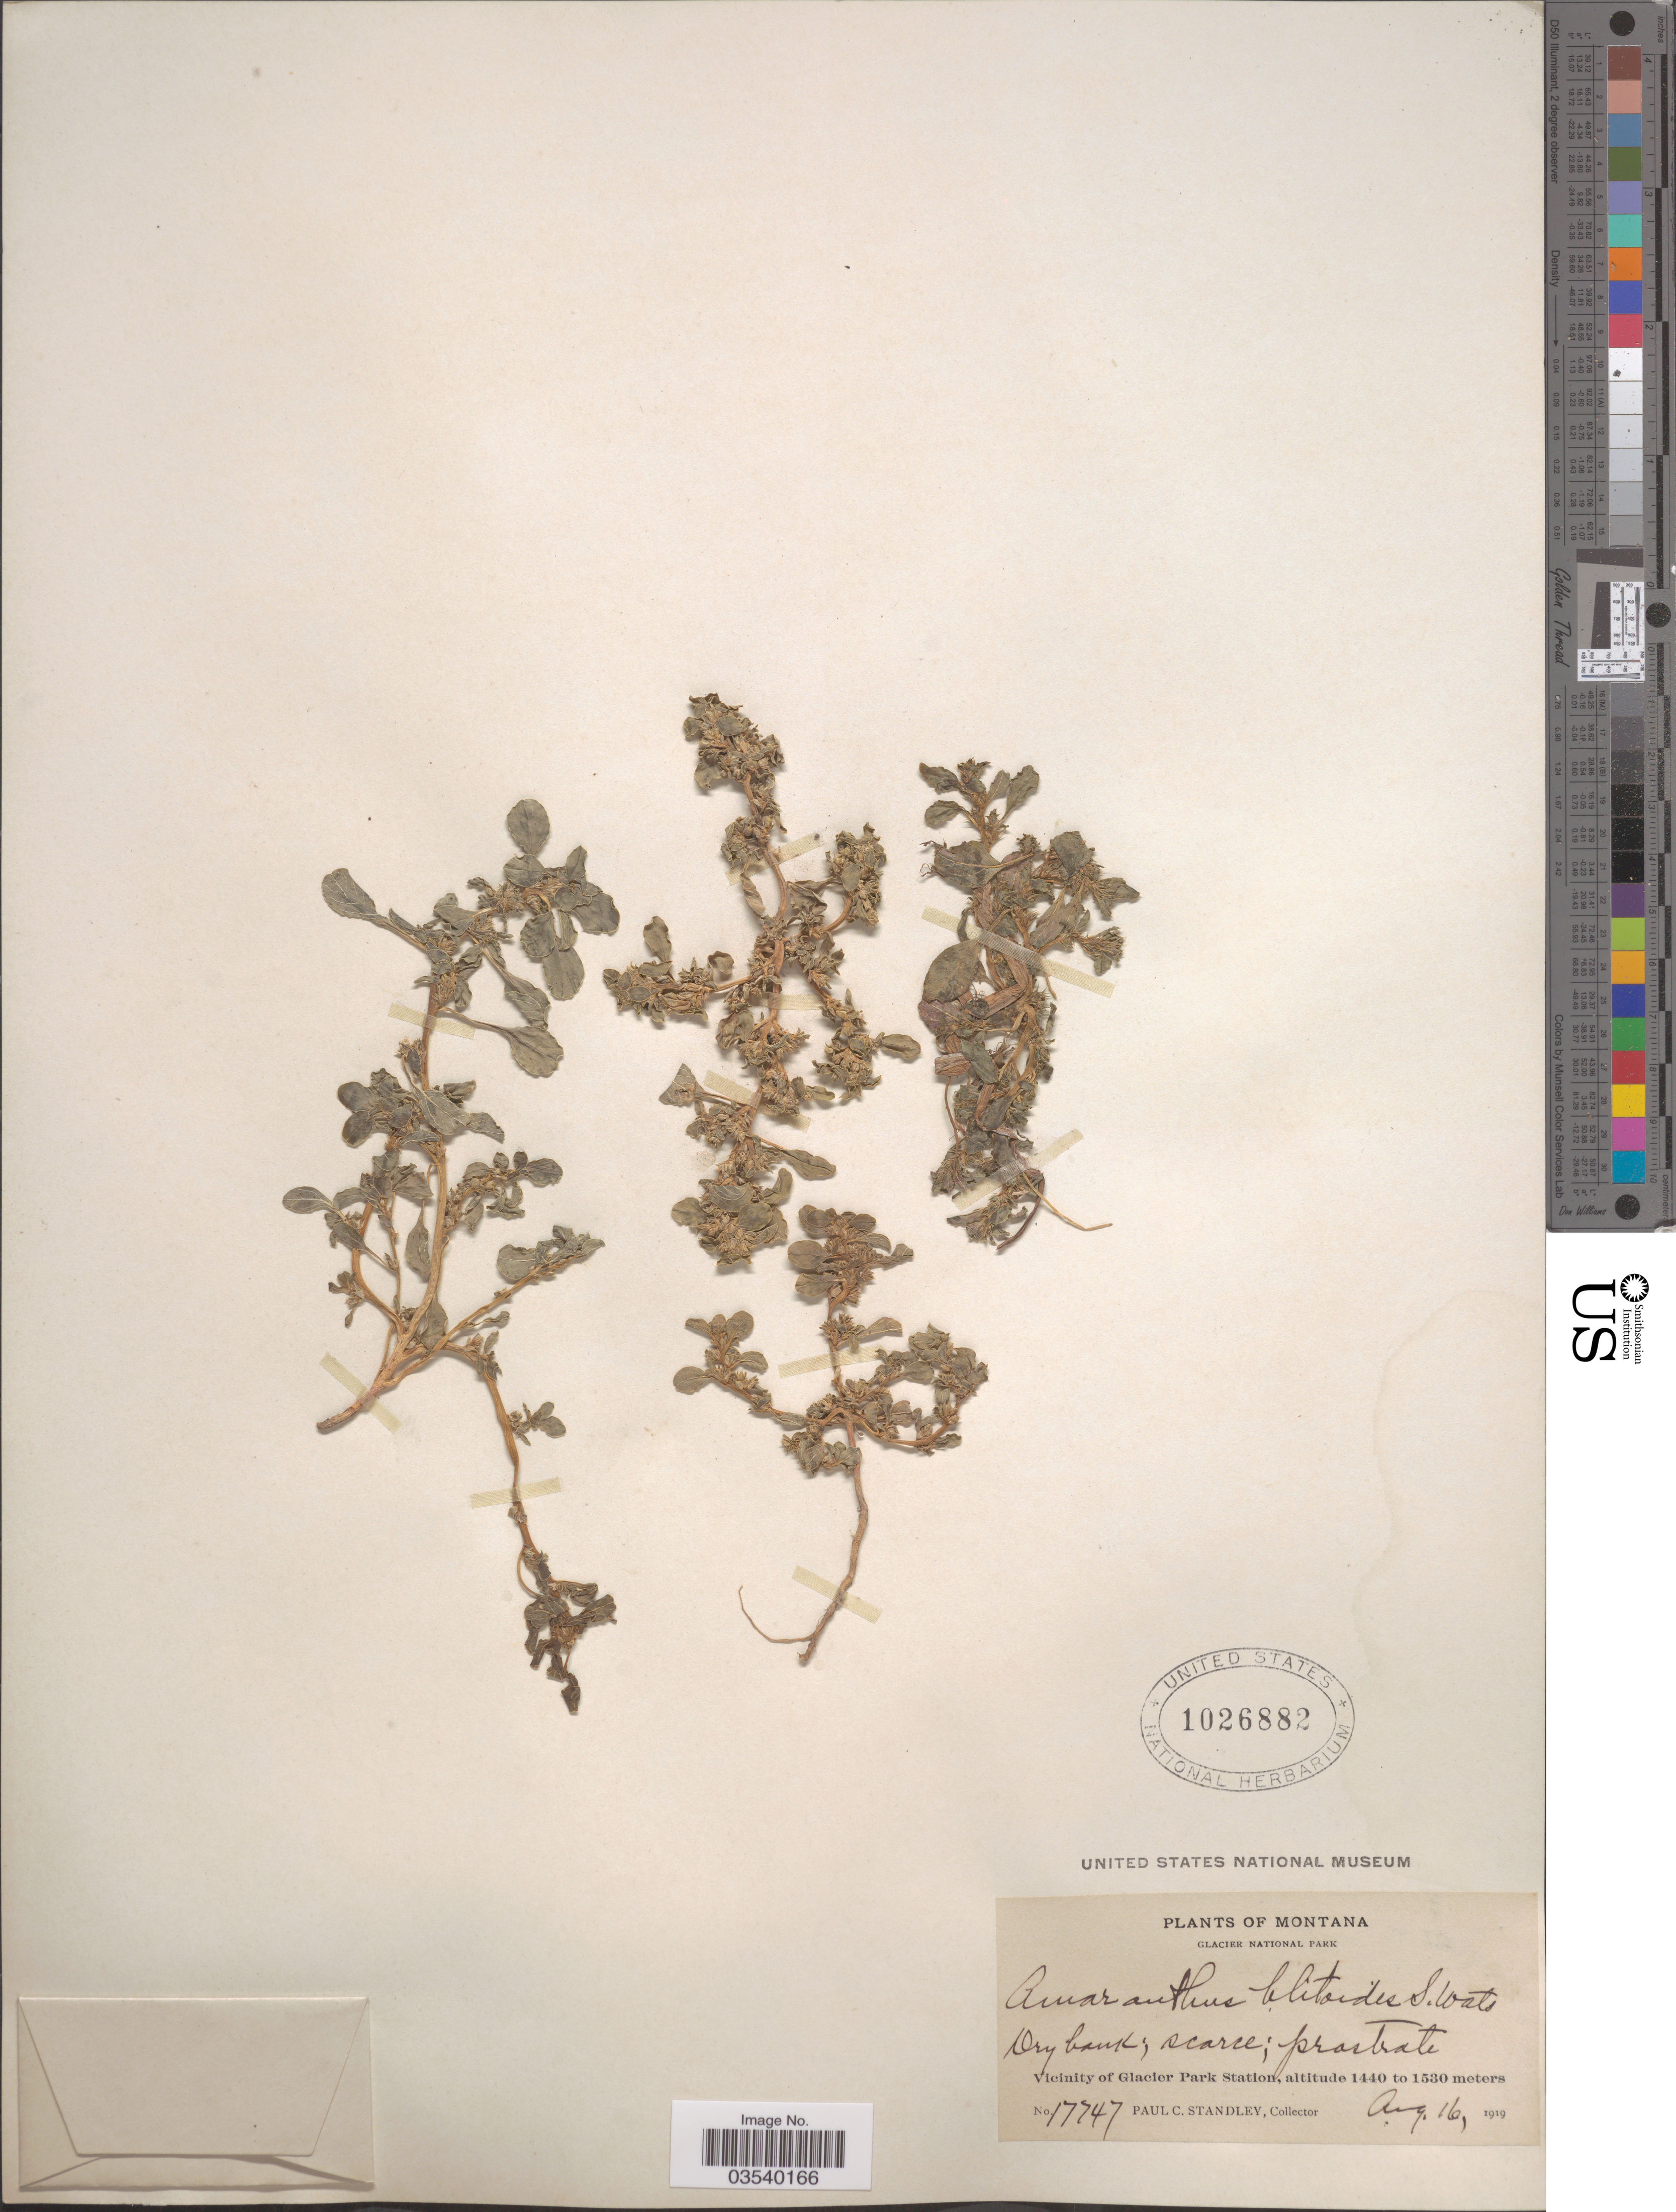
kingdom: Plantae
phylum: Tracheophyta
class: Magnoliopsida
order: Caryophyllales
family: Amaranthaceae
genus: Amaranthus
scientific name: Amaranthus blitoides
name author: S. Watson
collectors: P. C. Standley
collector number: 17747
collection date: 1919-08-16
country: United States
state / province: Montana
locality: Glacier National Park. Vicinity of Glacier Park Station.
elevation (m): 1440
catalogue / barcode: US 1026882